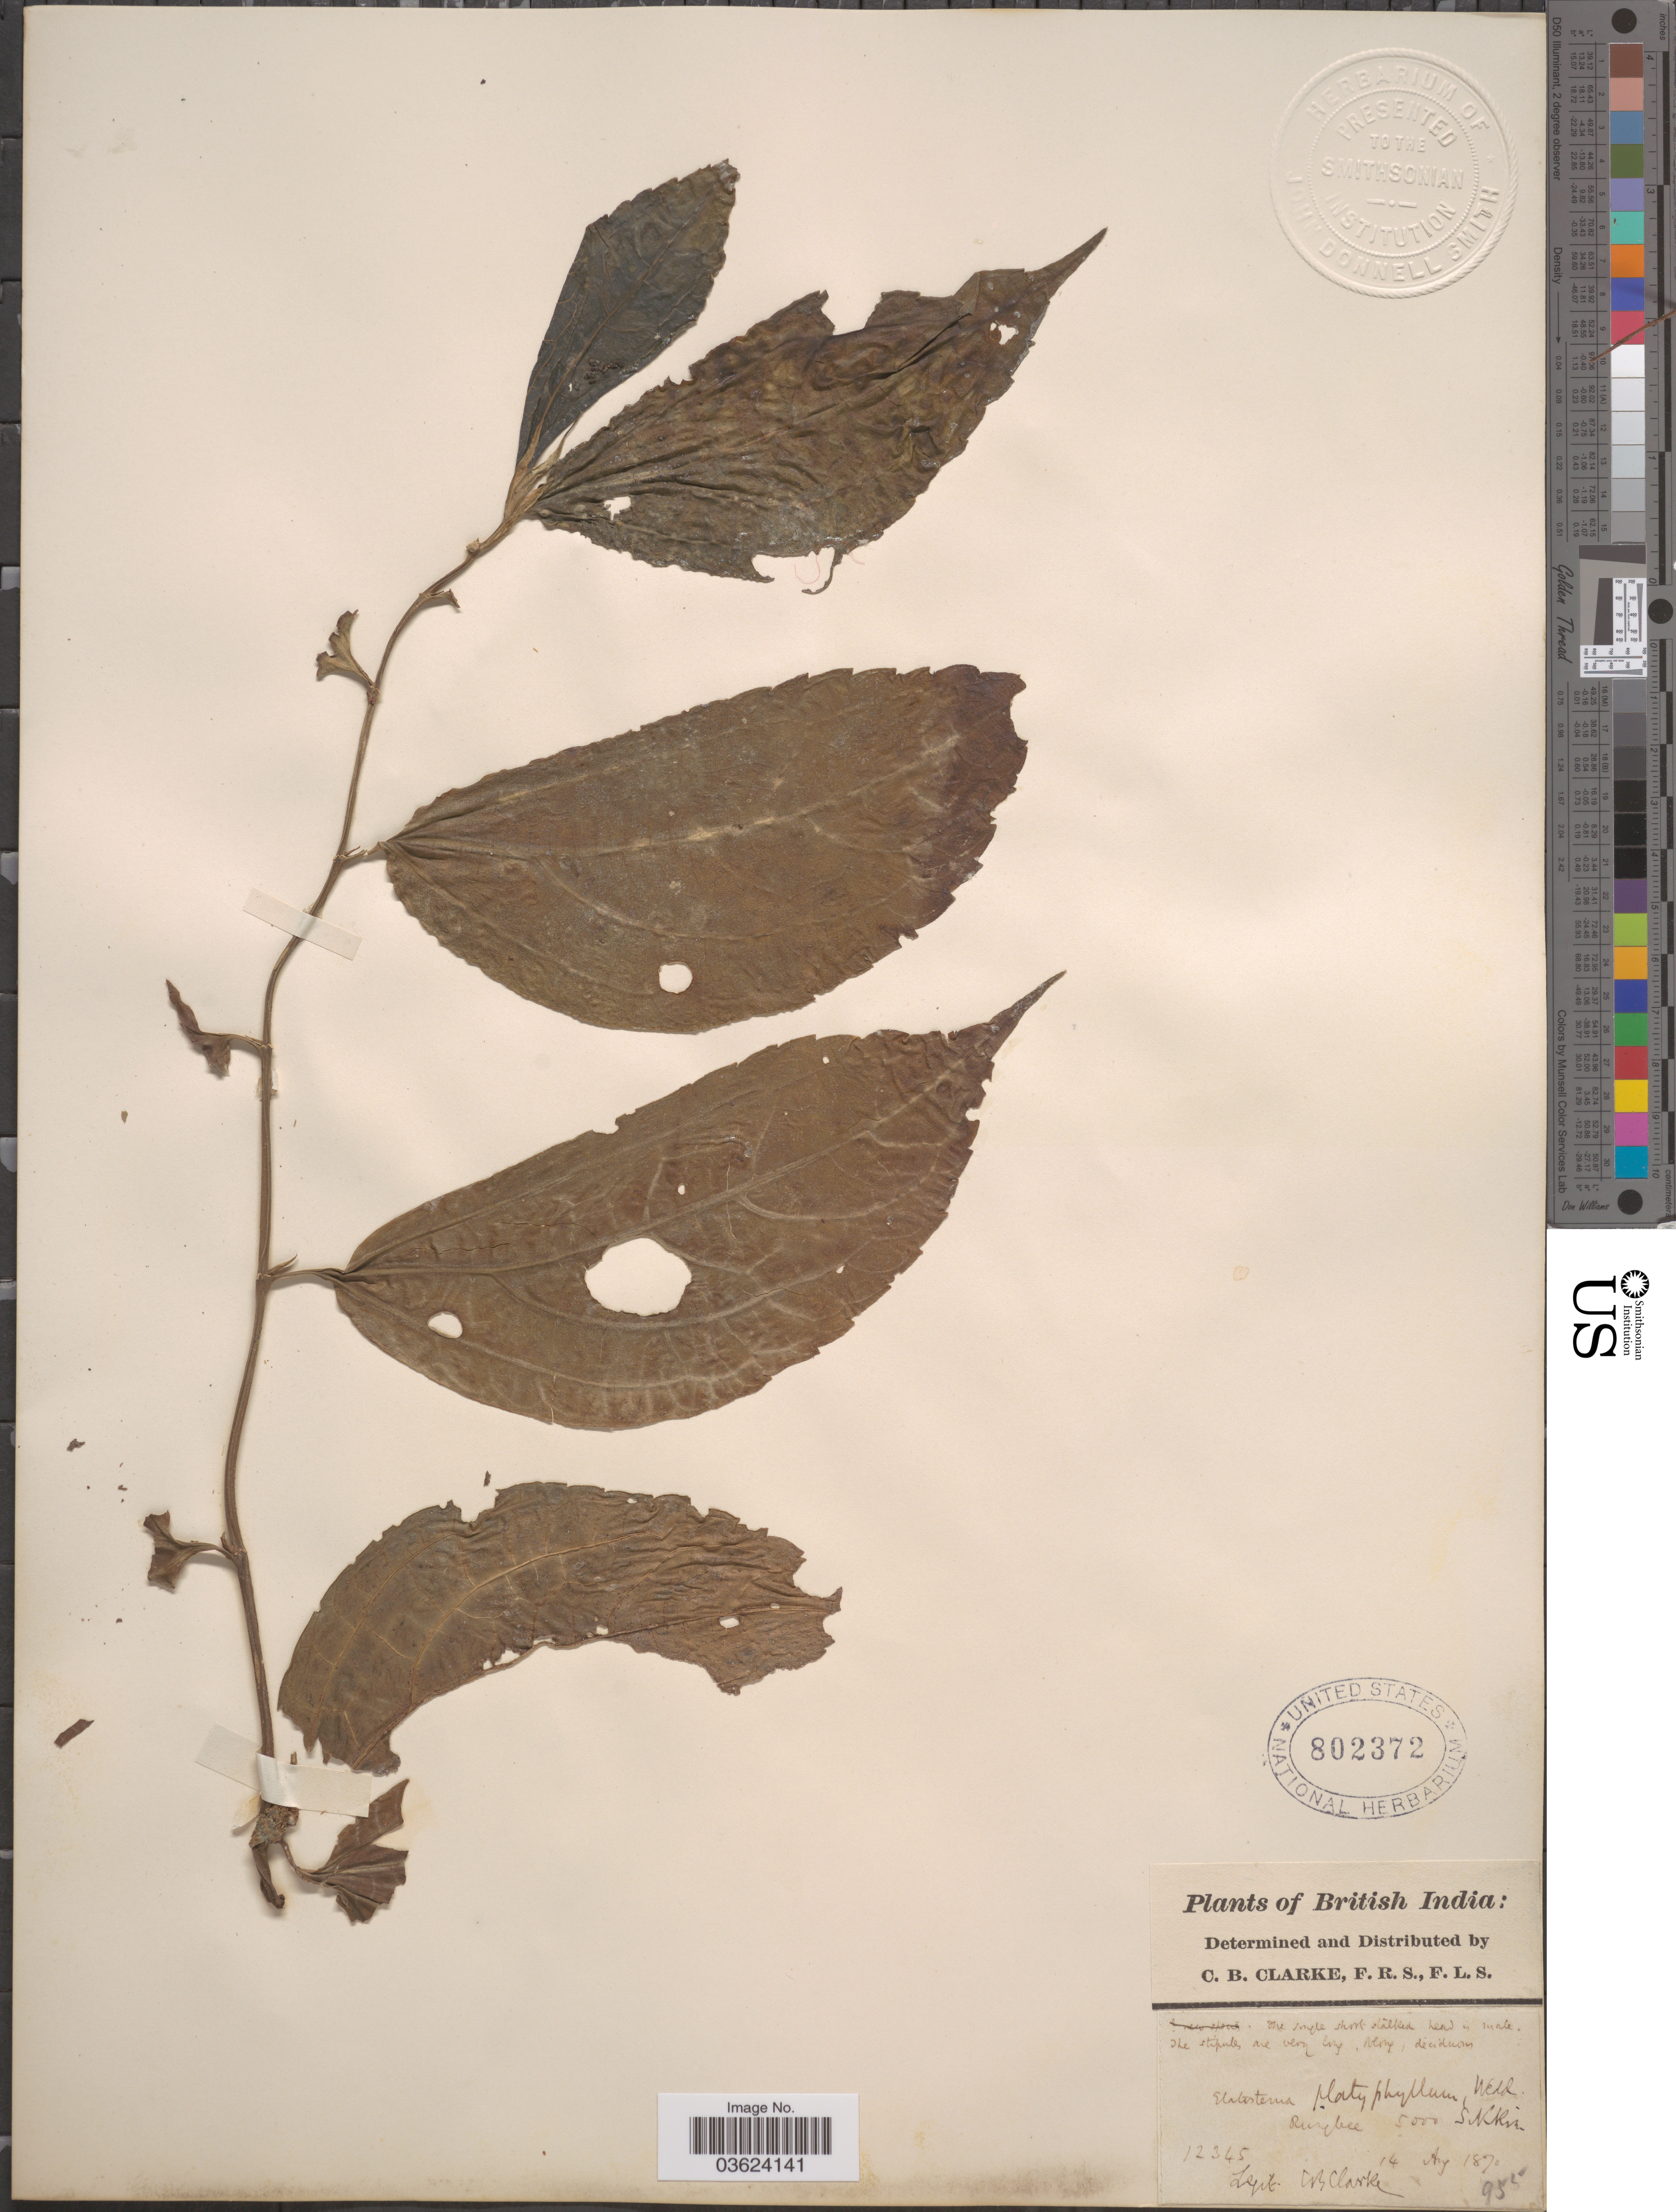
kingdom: Plantae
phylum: Tracheophyta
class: Magnoliopsida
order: Rosales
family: Urticaceae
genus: Elatostema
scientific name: Elatostema platyphyllum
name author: Wedd.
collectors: C. B. Clarke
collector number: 12345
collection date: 1870-08-14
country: India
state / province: Sikkim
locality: British India. Rungbee.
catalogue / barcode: US 802372